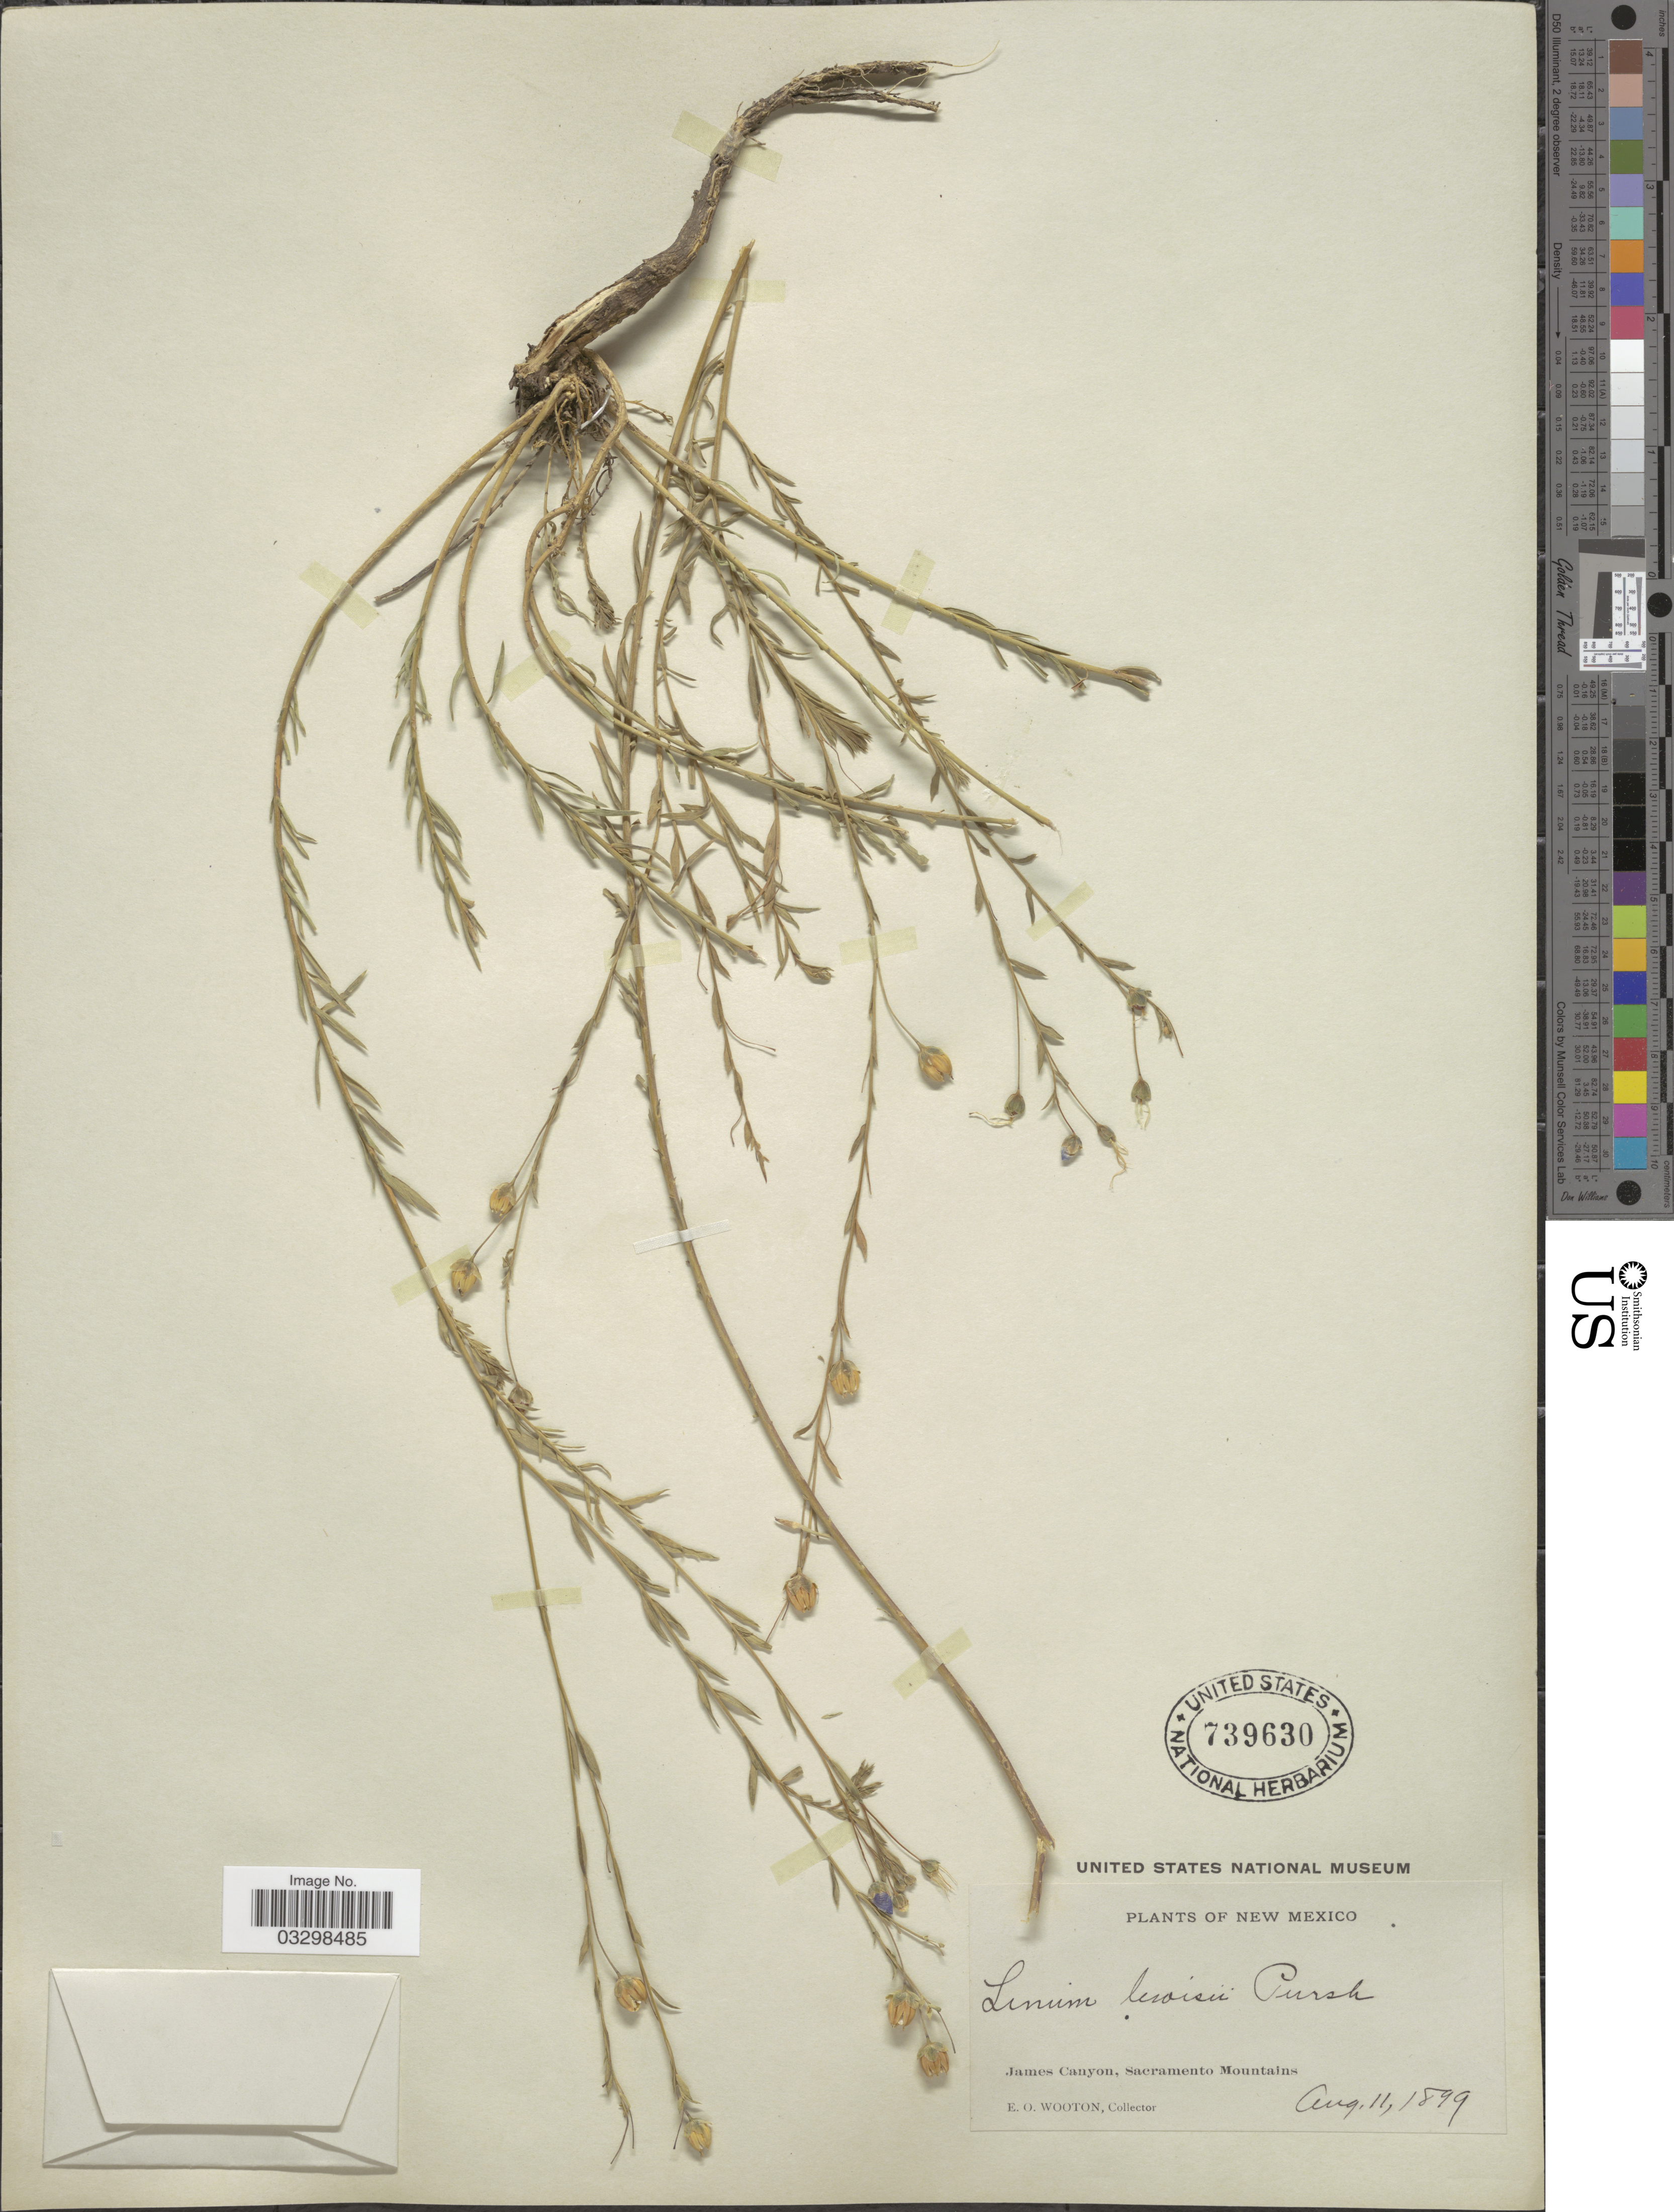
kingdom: Plantae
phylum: Tracheophyta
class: Magnoliopsida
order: Malpighiales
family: Linaceae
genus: Linum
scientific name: Linum lewisii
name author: Pursh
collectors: E. O. Wooton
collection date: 1899-08-11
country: United States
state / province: New Mexico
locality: James Canyon, Sacramento Mountains.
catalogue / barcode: US 739630